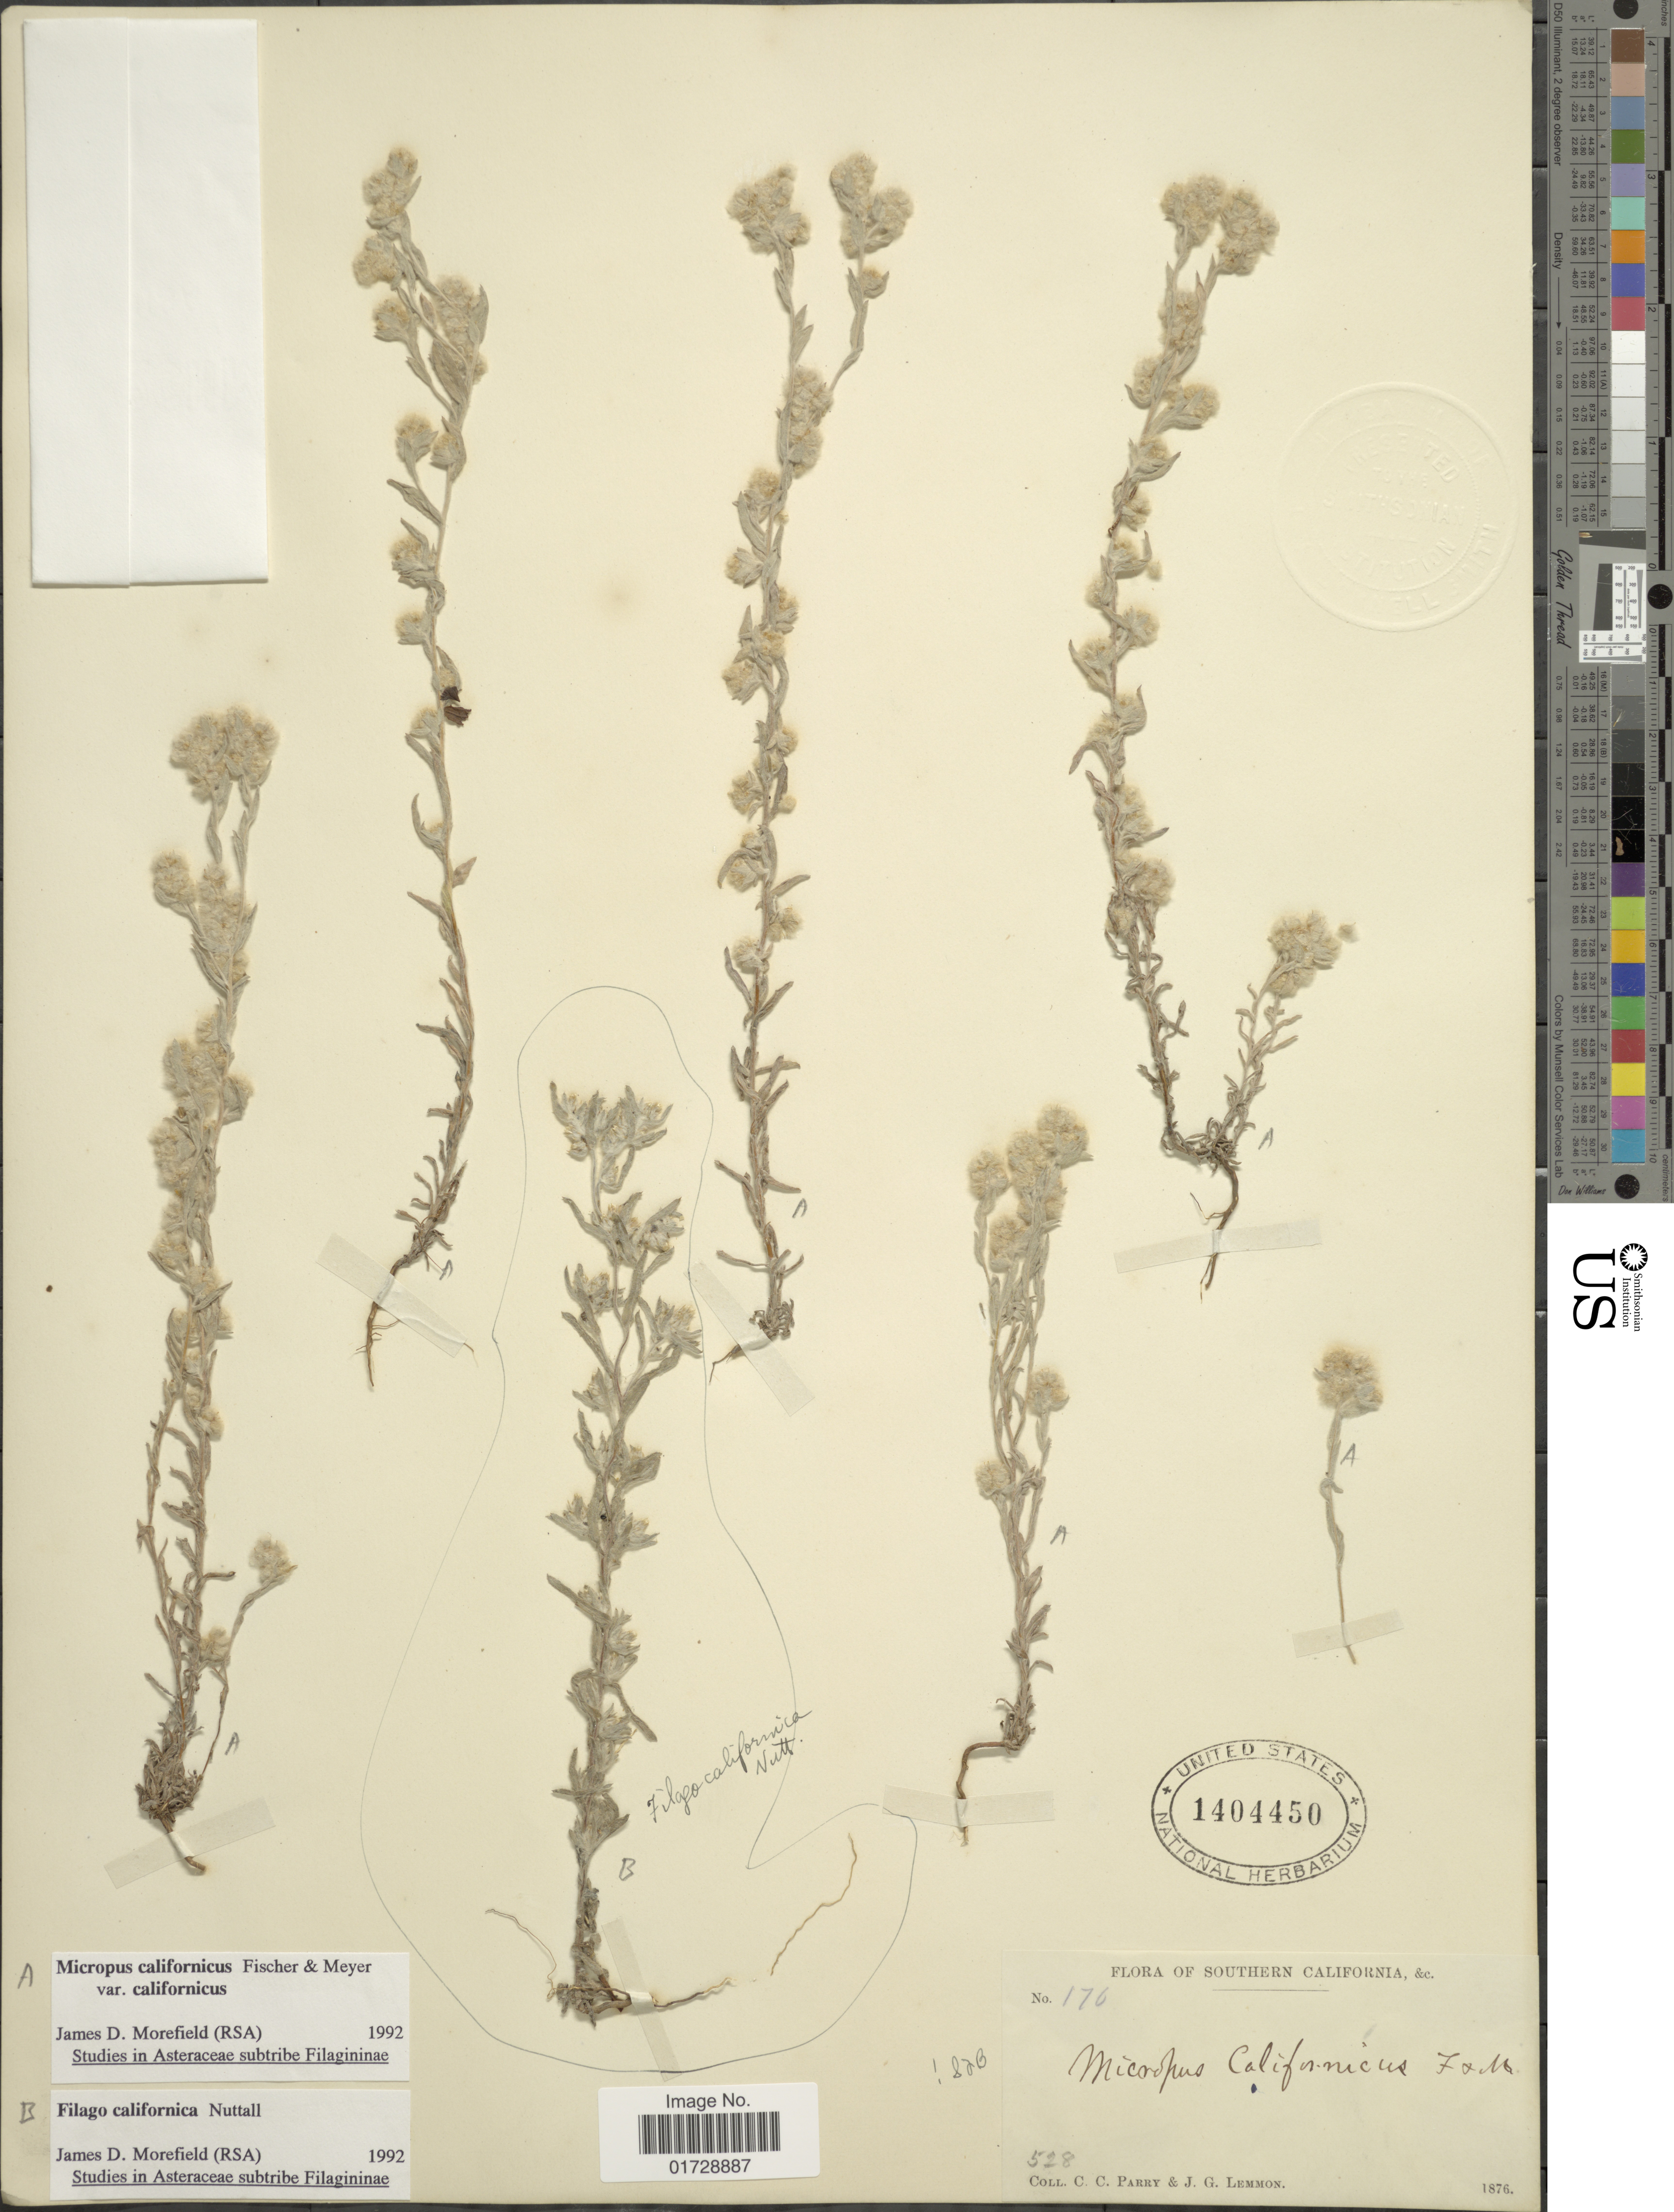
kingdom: Plantae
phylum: Tracheophyta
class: Magnoliopsida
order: Asterales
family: Asteraceae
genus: Micropus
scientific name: Micropus californicus var. californicus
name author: Fisch. & C.A. Mey.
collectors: C. C. Parry & J. Lemmon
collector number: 176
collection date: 1876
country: United States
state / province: California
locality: Southern California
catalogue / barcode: US 1404450